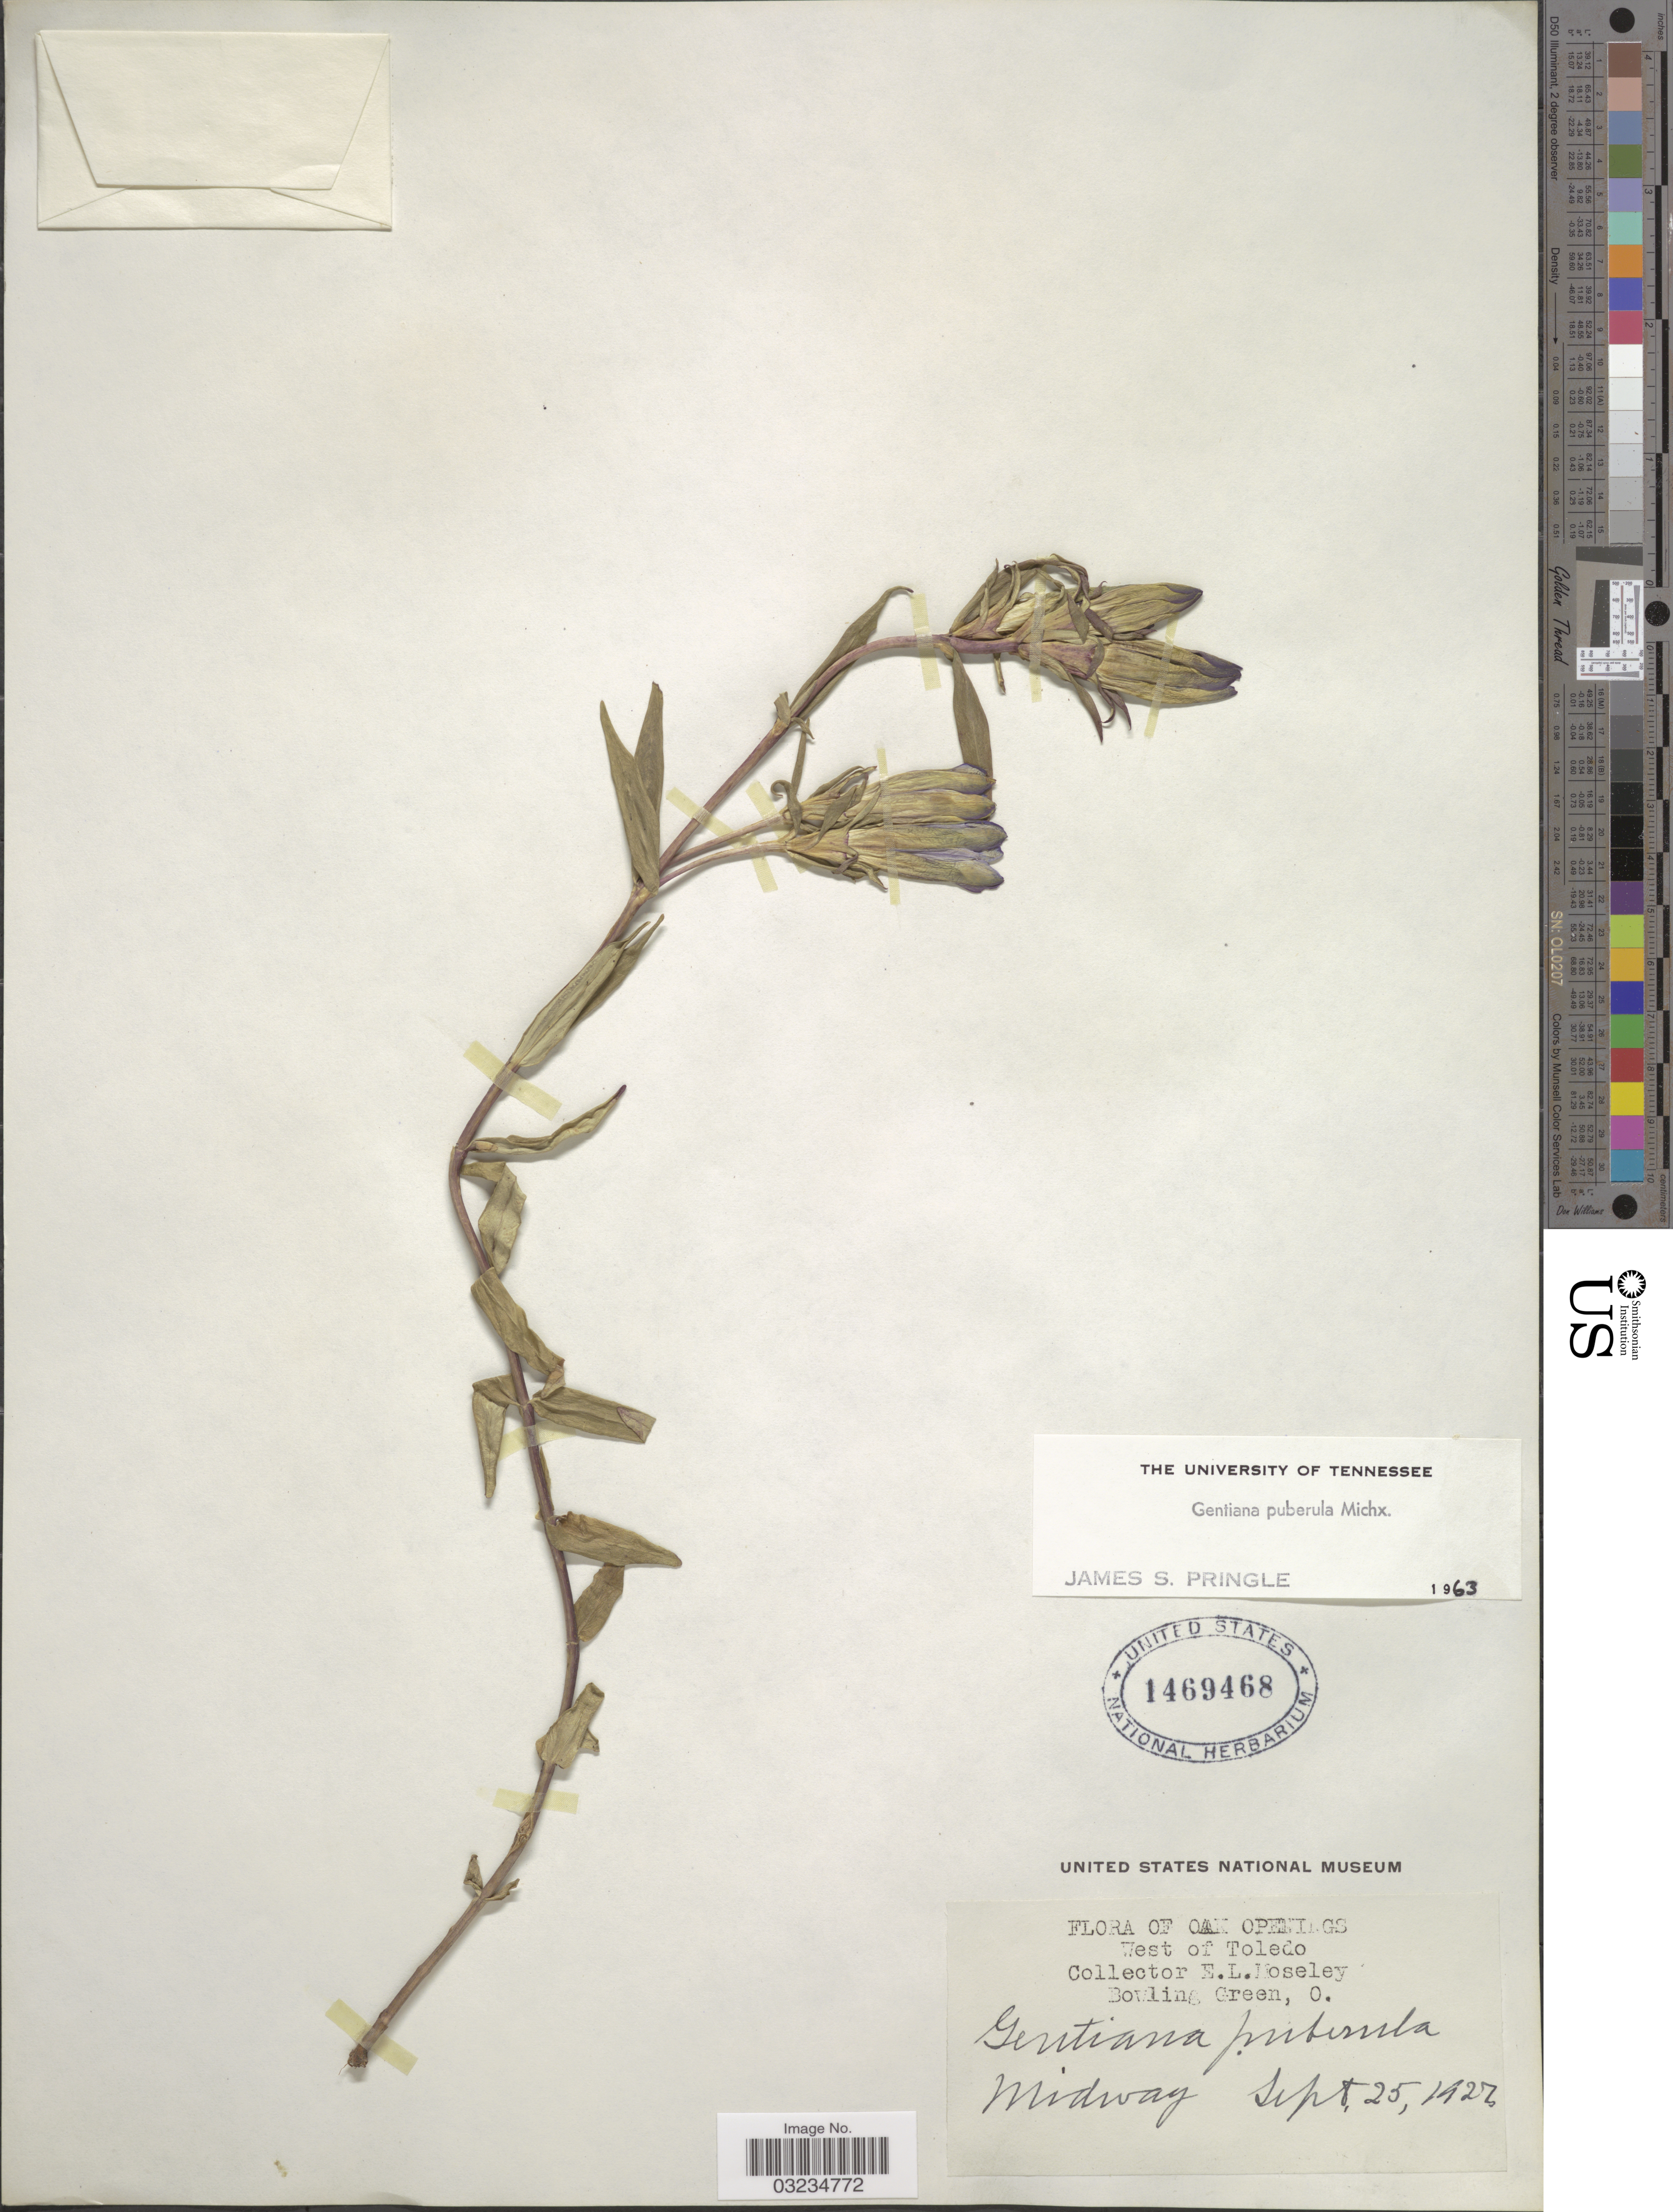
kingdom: Plantae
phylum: Tracheophyta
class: Magnoliopsida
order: Gentianales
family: Gentianaceae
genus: Gentiana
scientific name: Gentiana puberula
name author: Michx.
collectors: E. Moseley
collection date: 1927-09-25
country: United States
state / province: Ohio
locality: Oak Openings. West of Toledo. Bowling Green. Midway.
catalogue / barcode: US 1469468